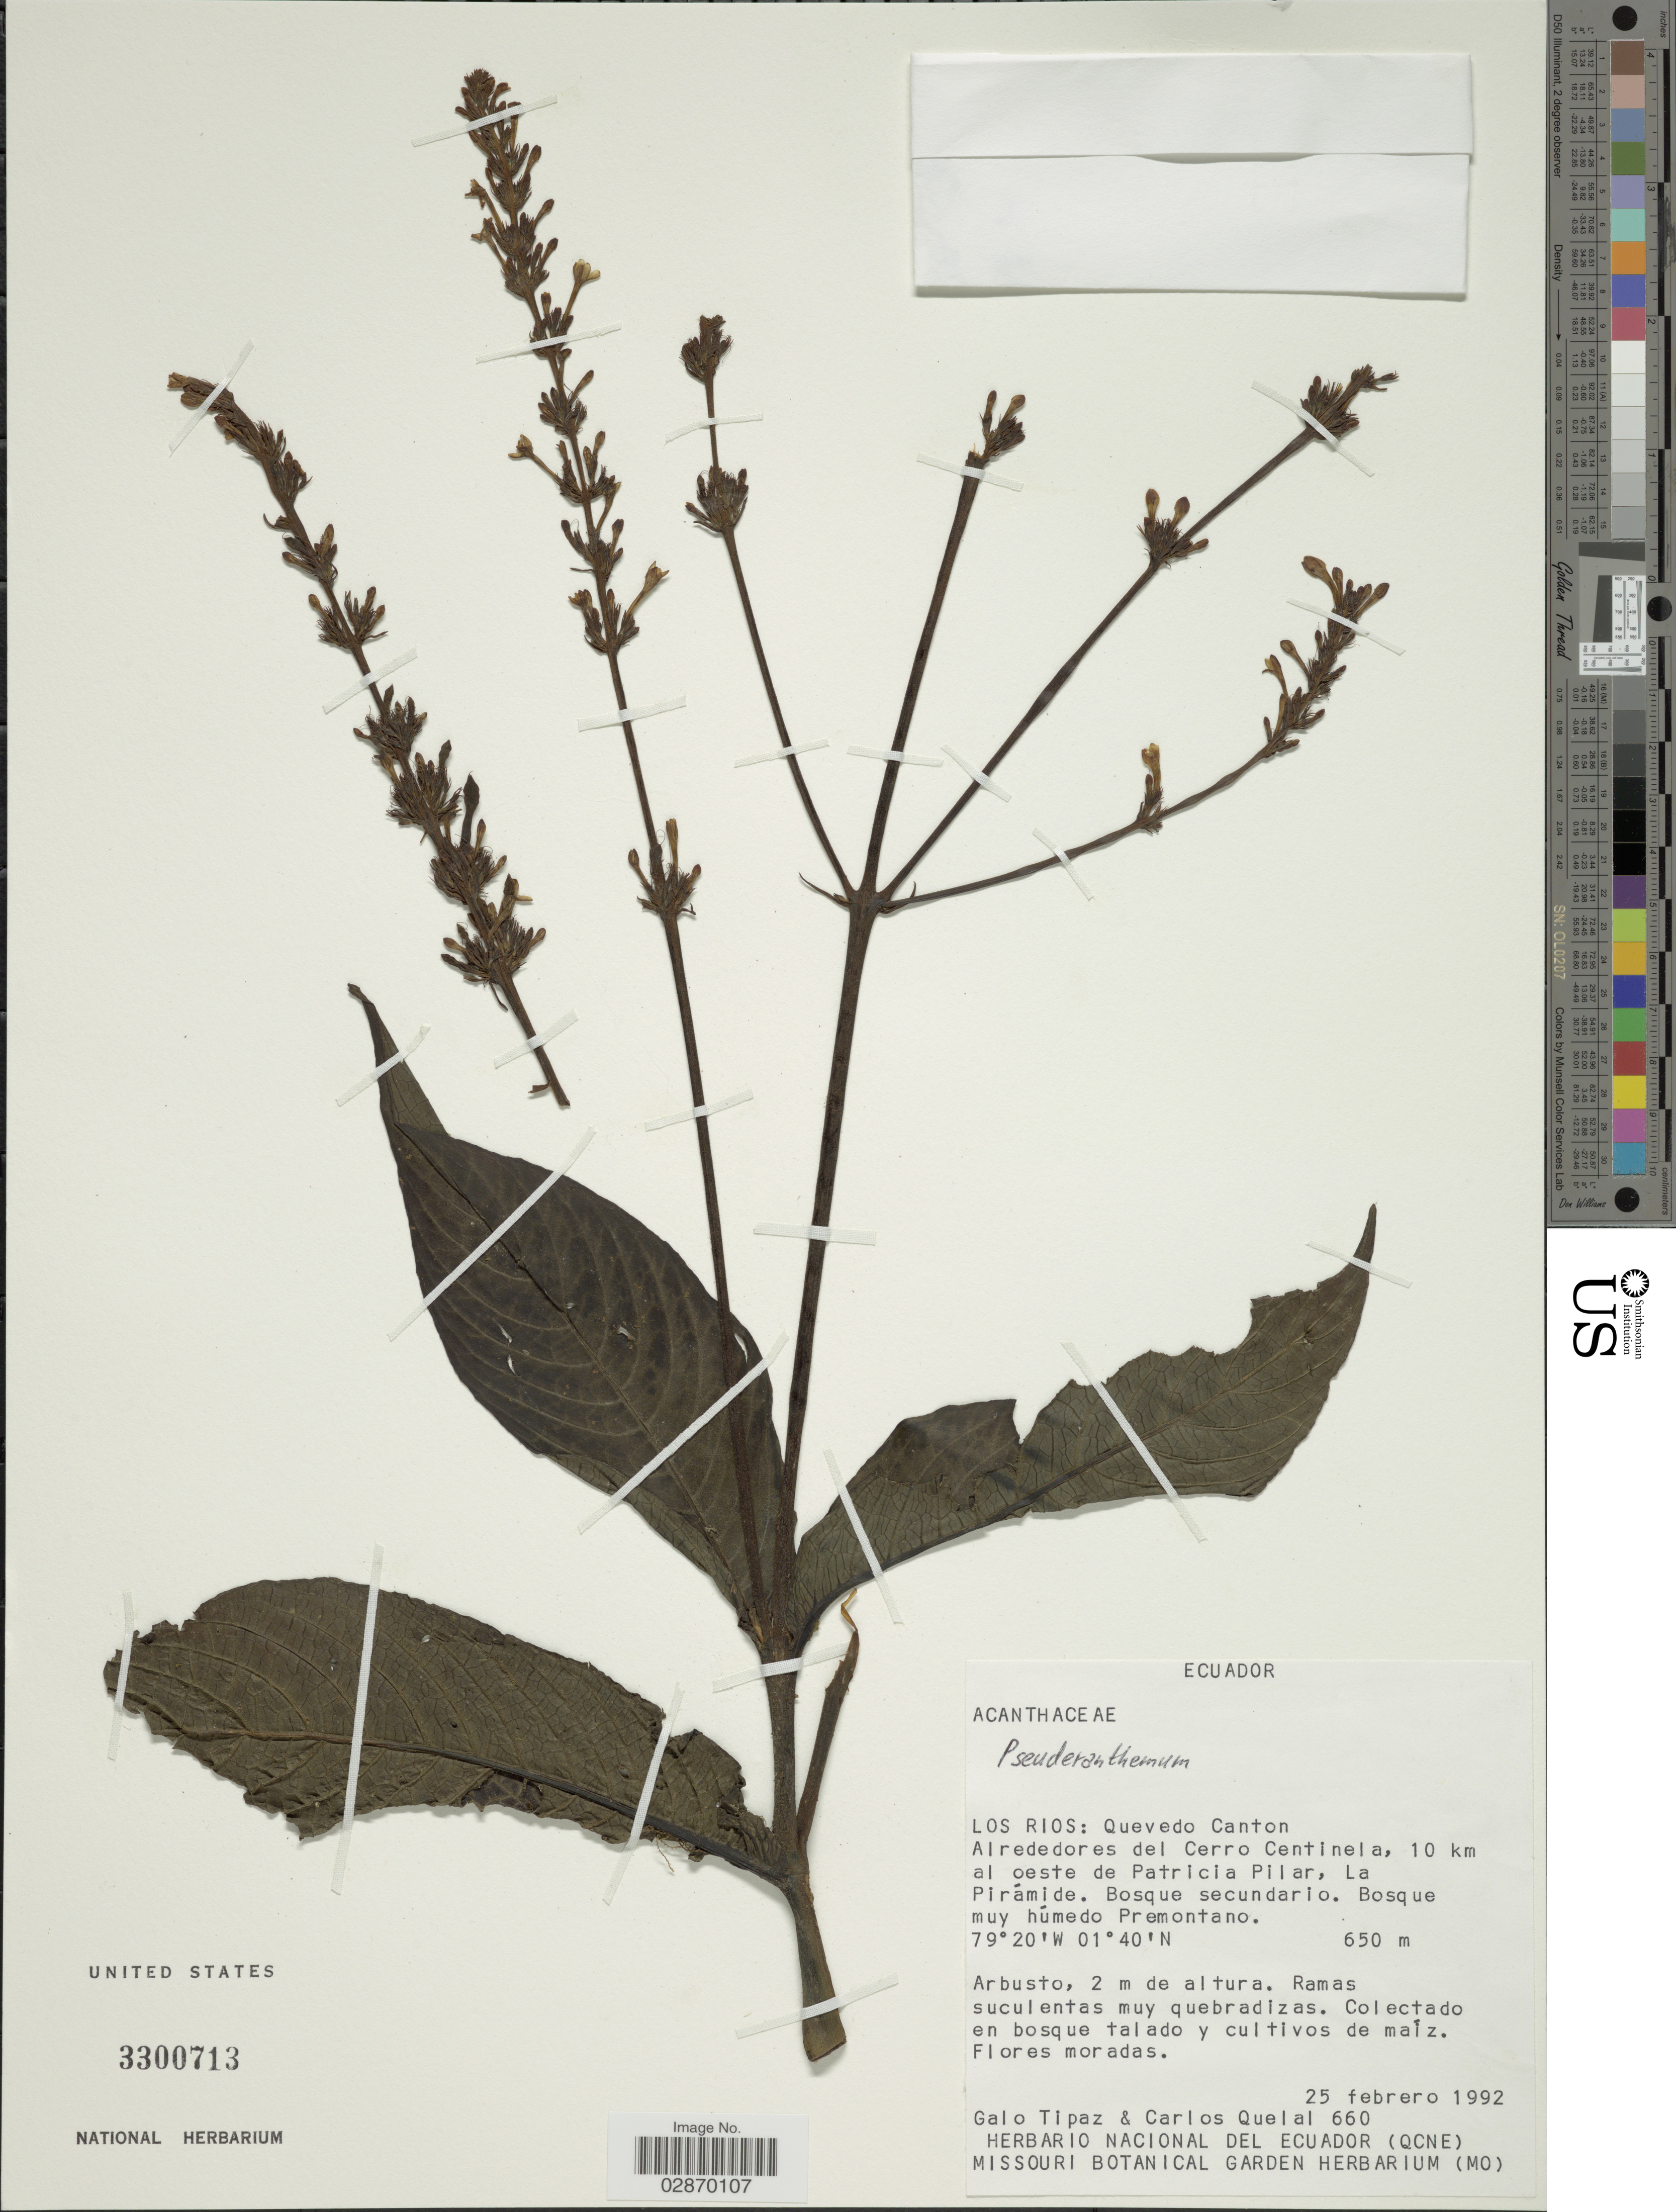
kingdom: Plantae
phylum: Tracheophyta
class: Magnoliopsida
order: Lamiales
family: Acanthaceae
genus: Pseuderanthemum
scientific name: Pseuderanthemum sp.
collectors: G. Tipaz & C. Quelal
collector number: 660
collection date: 1992-02-25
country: Ecuador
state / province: Los Ríos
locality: Quevedo Canton, Alrededores del Cerro Centinela, 10 km al oeste de Patricia Pilar, La Pirámide, Bosque muy húmedo Premontano.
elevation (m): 650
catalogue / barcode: US 3300713